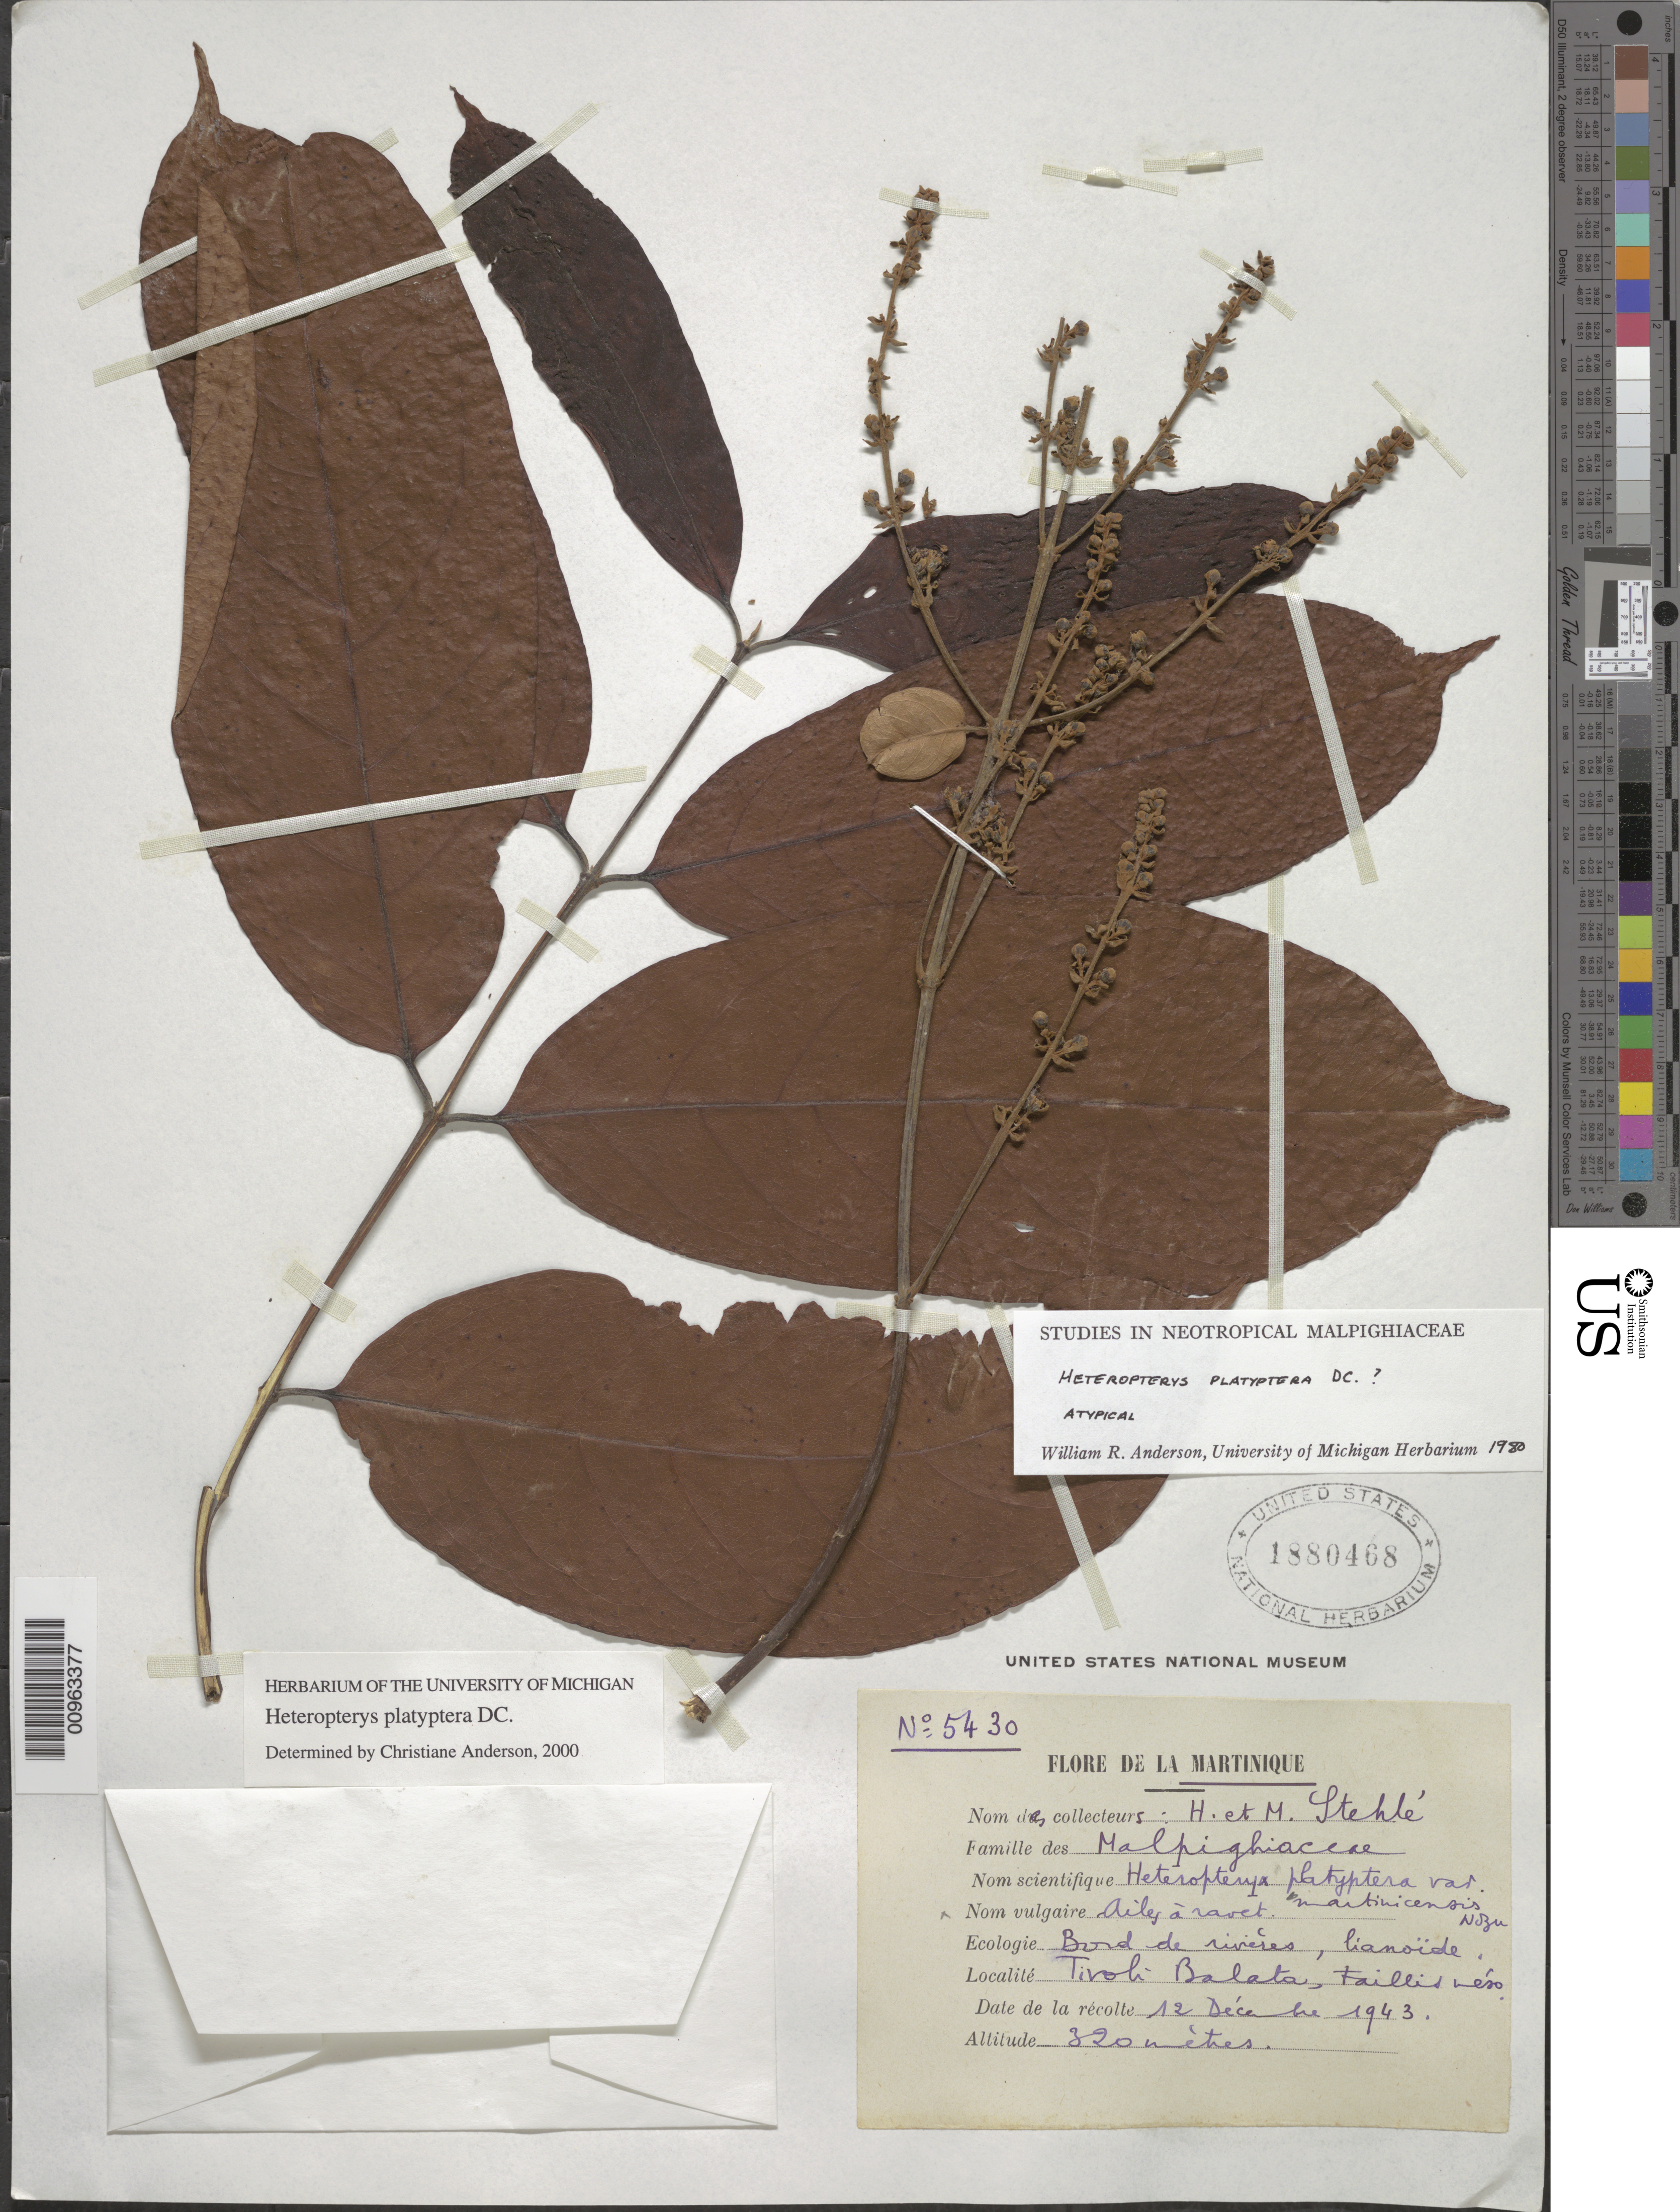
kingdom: Plantae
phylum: Tracheophyta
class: Magnoliopsida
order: Malpighiales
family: Malpighiaceae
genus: Heteropterys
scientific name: Heteropterys platyptera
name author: DC.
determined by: Anderson, C.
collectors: H. Stehlé & M. Stehlé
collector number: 5430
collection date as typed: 12 Dec 1943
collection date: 1943-12-12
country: Martinique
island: Martinique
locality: Tivoli Balata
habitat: Bord de rivières, liamoïde, taillis méso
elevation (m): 320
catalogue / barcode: US 1880468